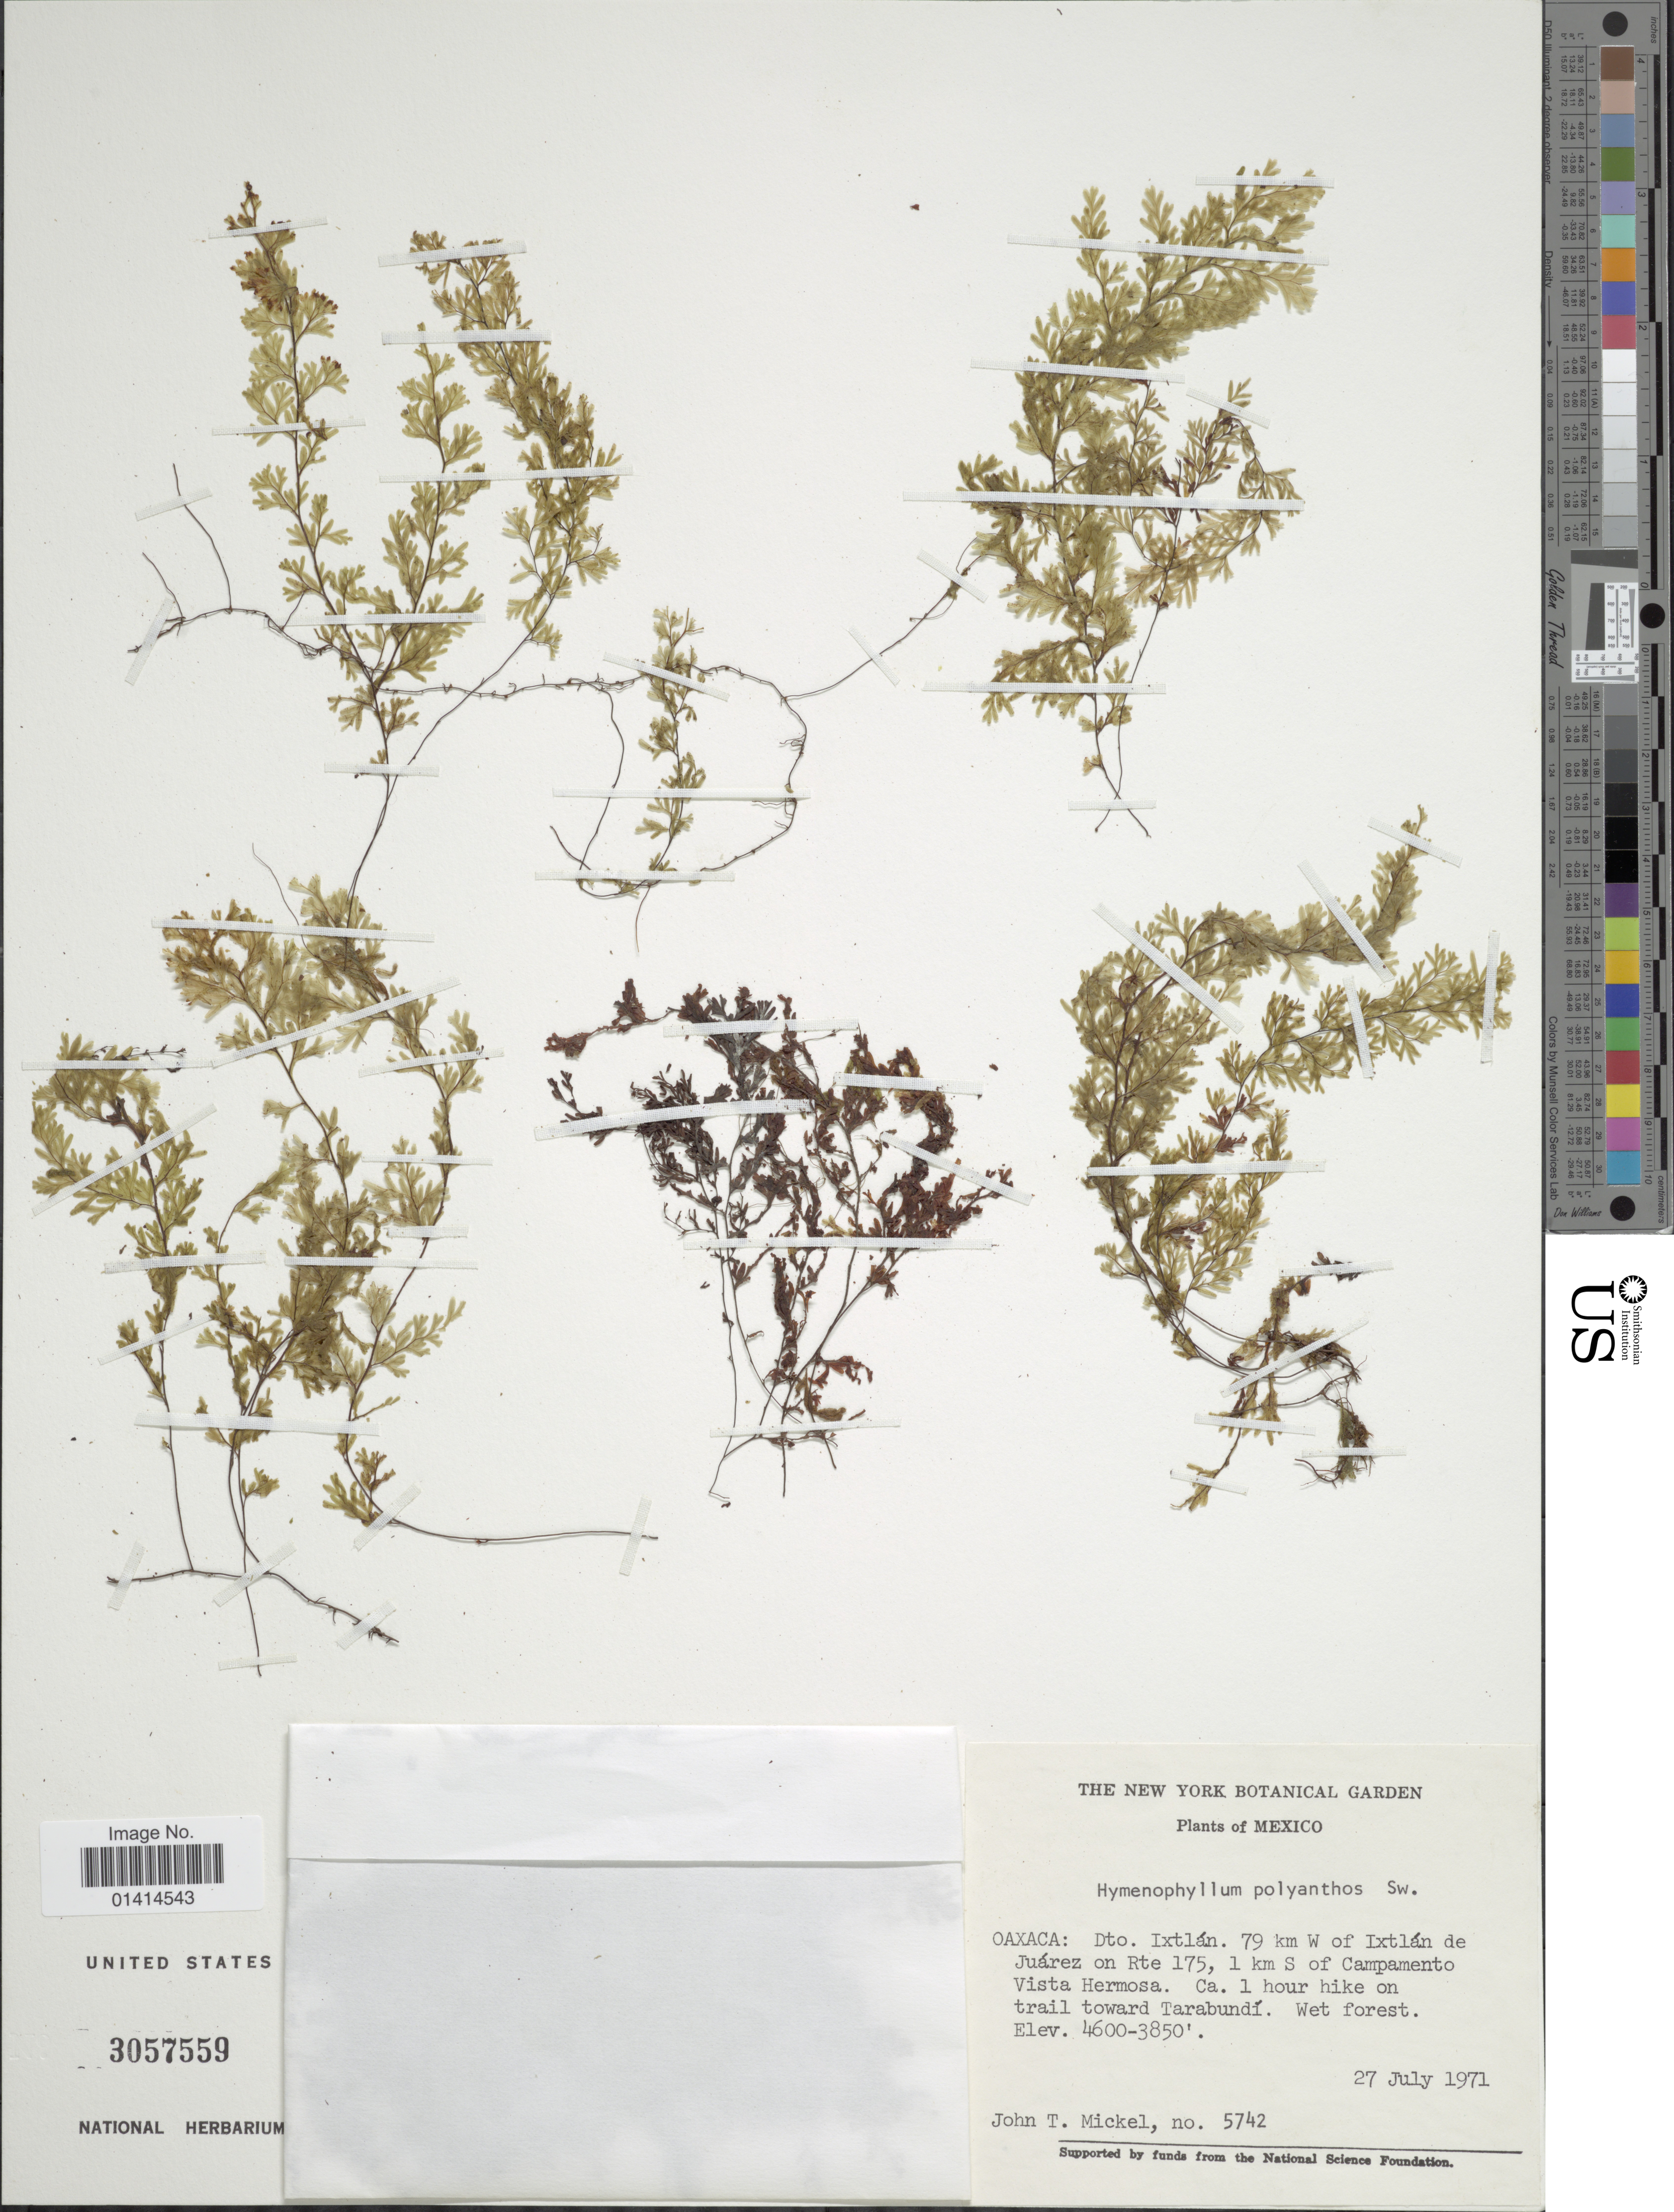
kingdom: Plantae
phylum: Tracheophyta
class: Polypodiopsida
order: Hymenophyllales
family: Hymenophyllaceae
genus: Hymenophyllum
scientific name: Hymenophyllum polyanthos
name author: (Sw.) Sw.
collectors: J. T. Mickel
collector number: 5742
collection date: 1971-07-27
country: Mexico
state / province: Oaxaca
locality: Dto Ixtlán. 79 km W of Ixtlán de Juárez on Rte 175, 1 km S of Campamento Vista Hermosa. Ca 1 hour hike on trail toward Tarabundí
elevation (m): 1173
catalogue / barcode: US 3057559